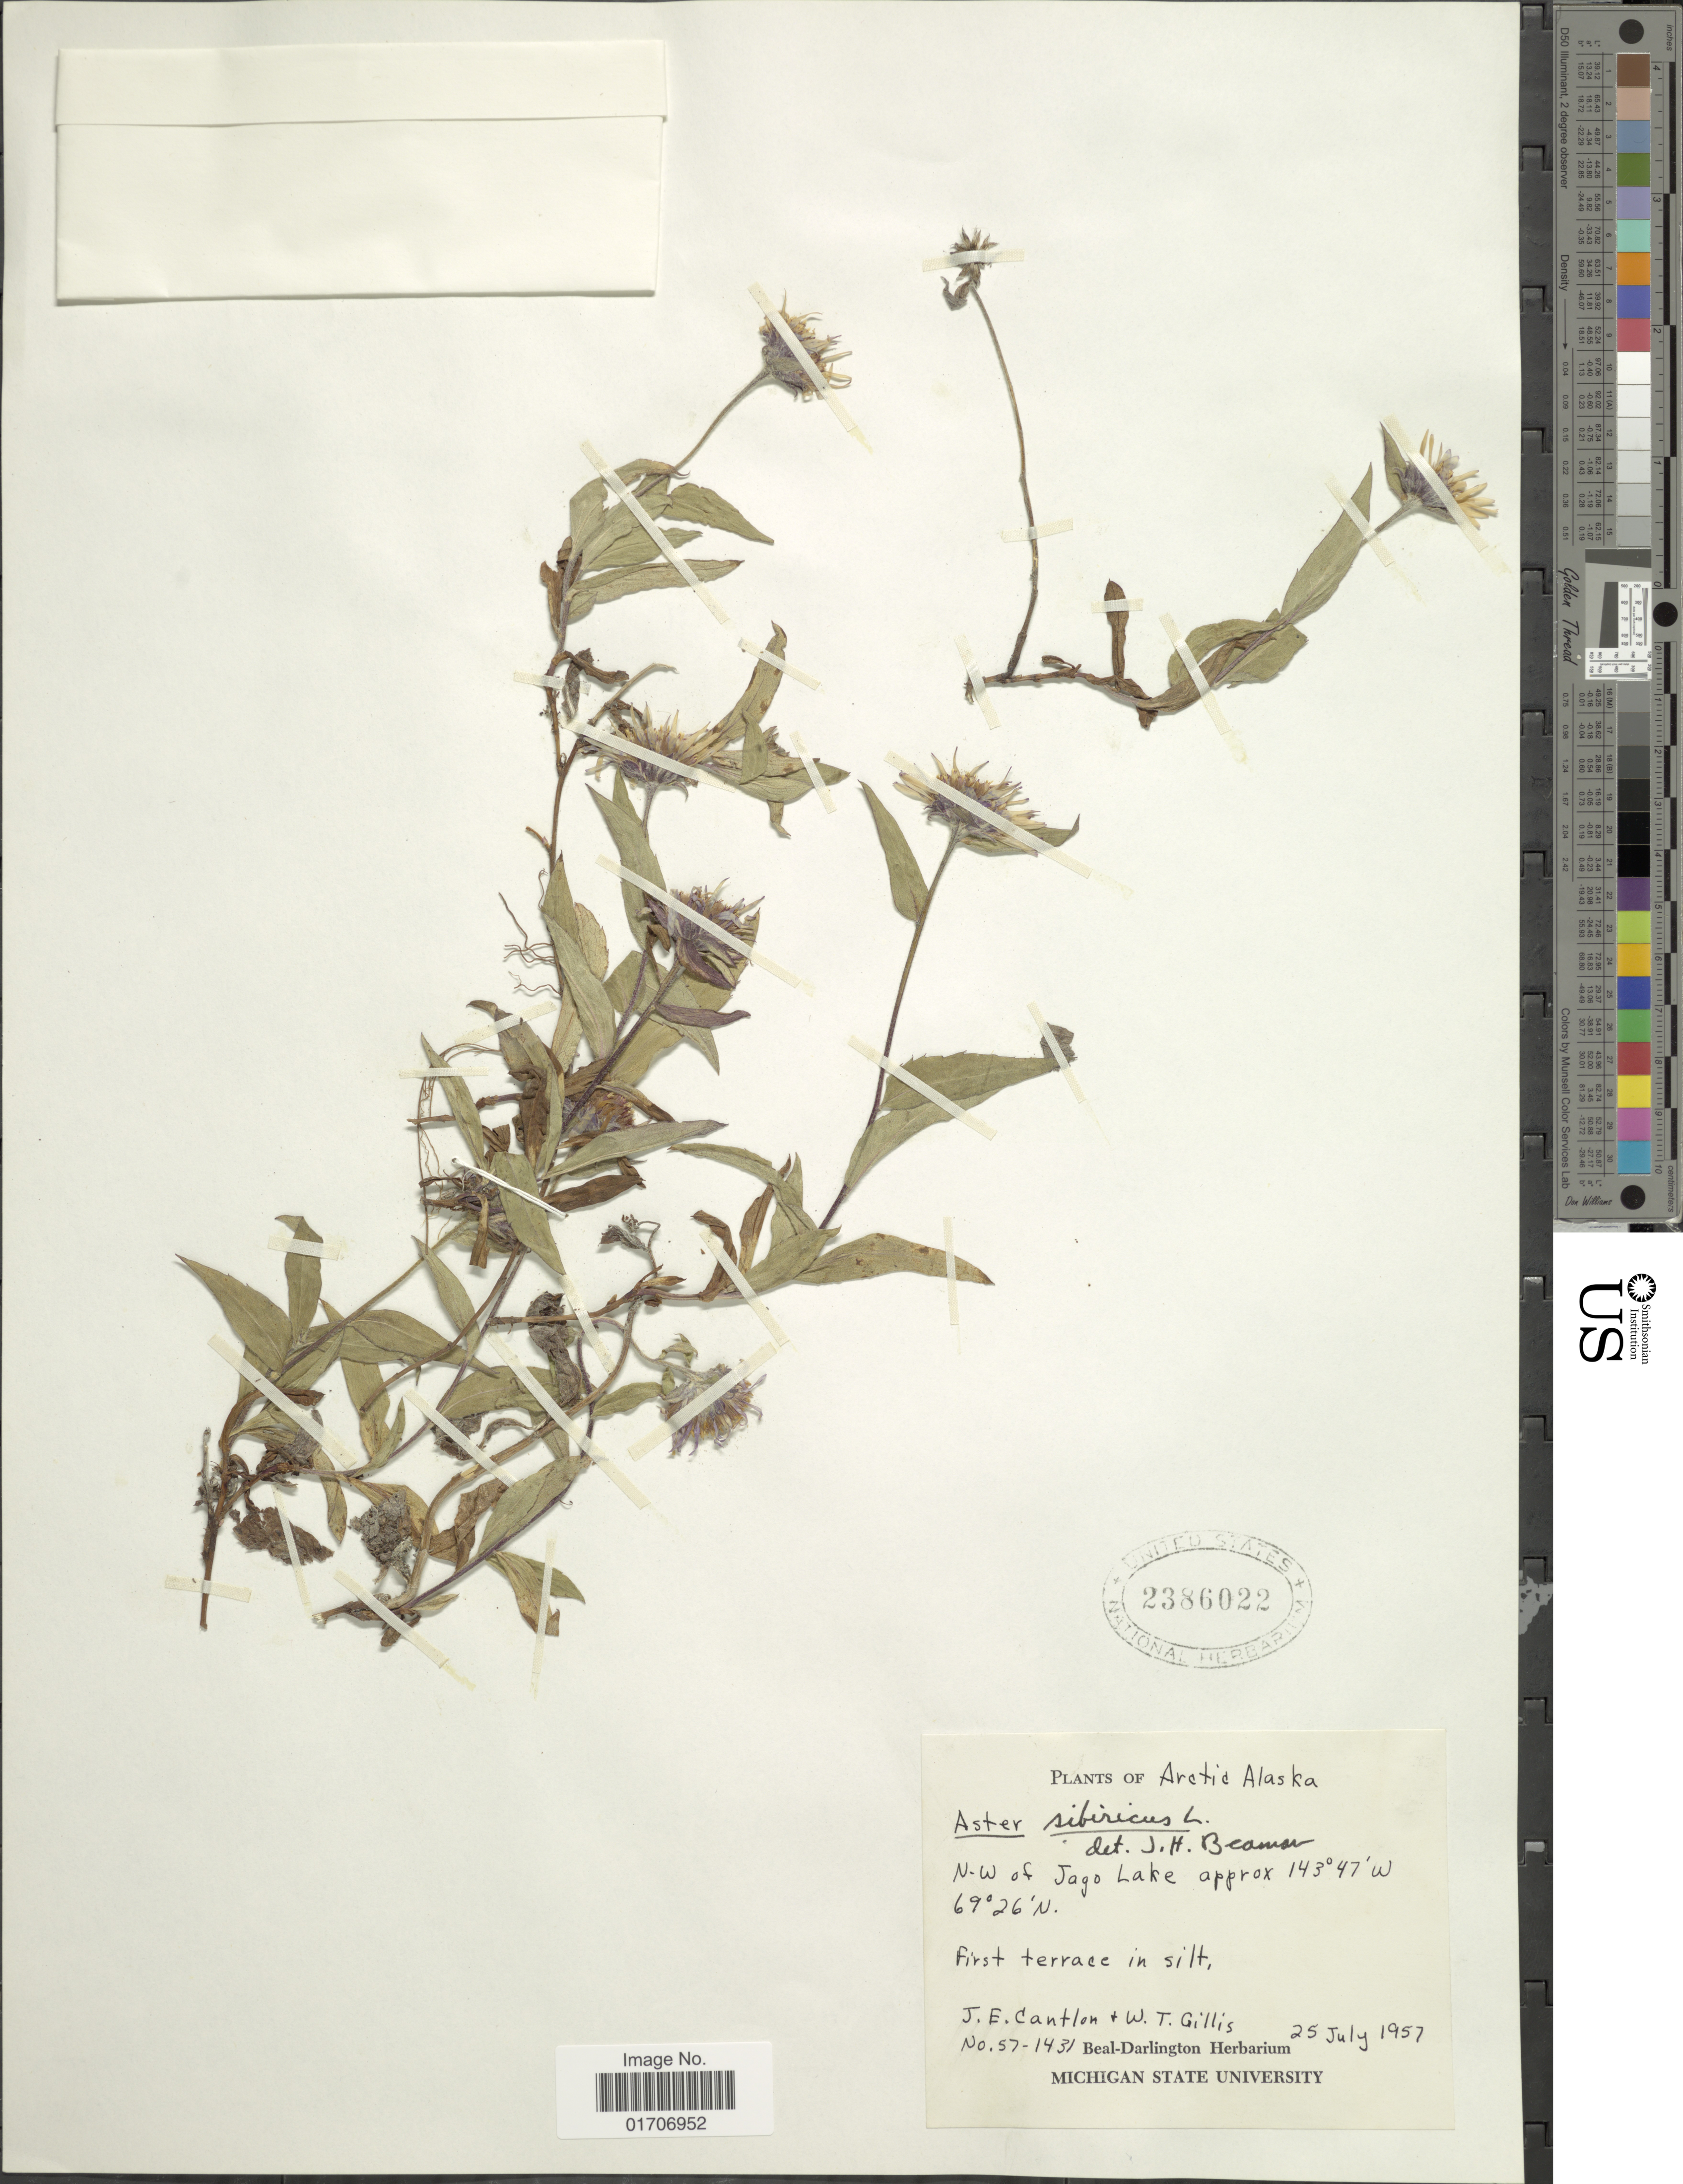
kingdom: Plantae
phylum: Tracheophyta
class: Magnoliopsida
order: Asterales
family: Asteraceae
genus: Eurybia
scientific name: Eurybia sibirica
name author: (L.) G.L. Nesom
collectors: J. Cantlon & W. T. Gillis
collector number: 57-1431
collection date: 1957-07-25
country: United States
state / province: Alaska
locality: Arctic Alaska. N.W. of Jago Lake.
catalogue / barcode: US 2386022